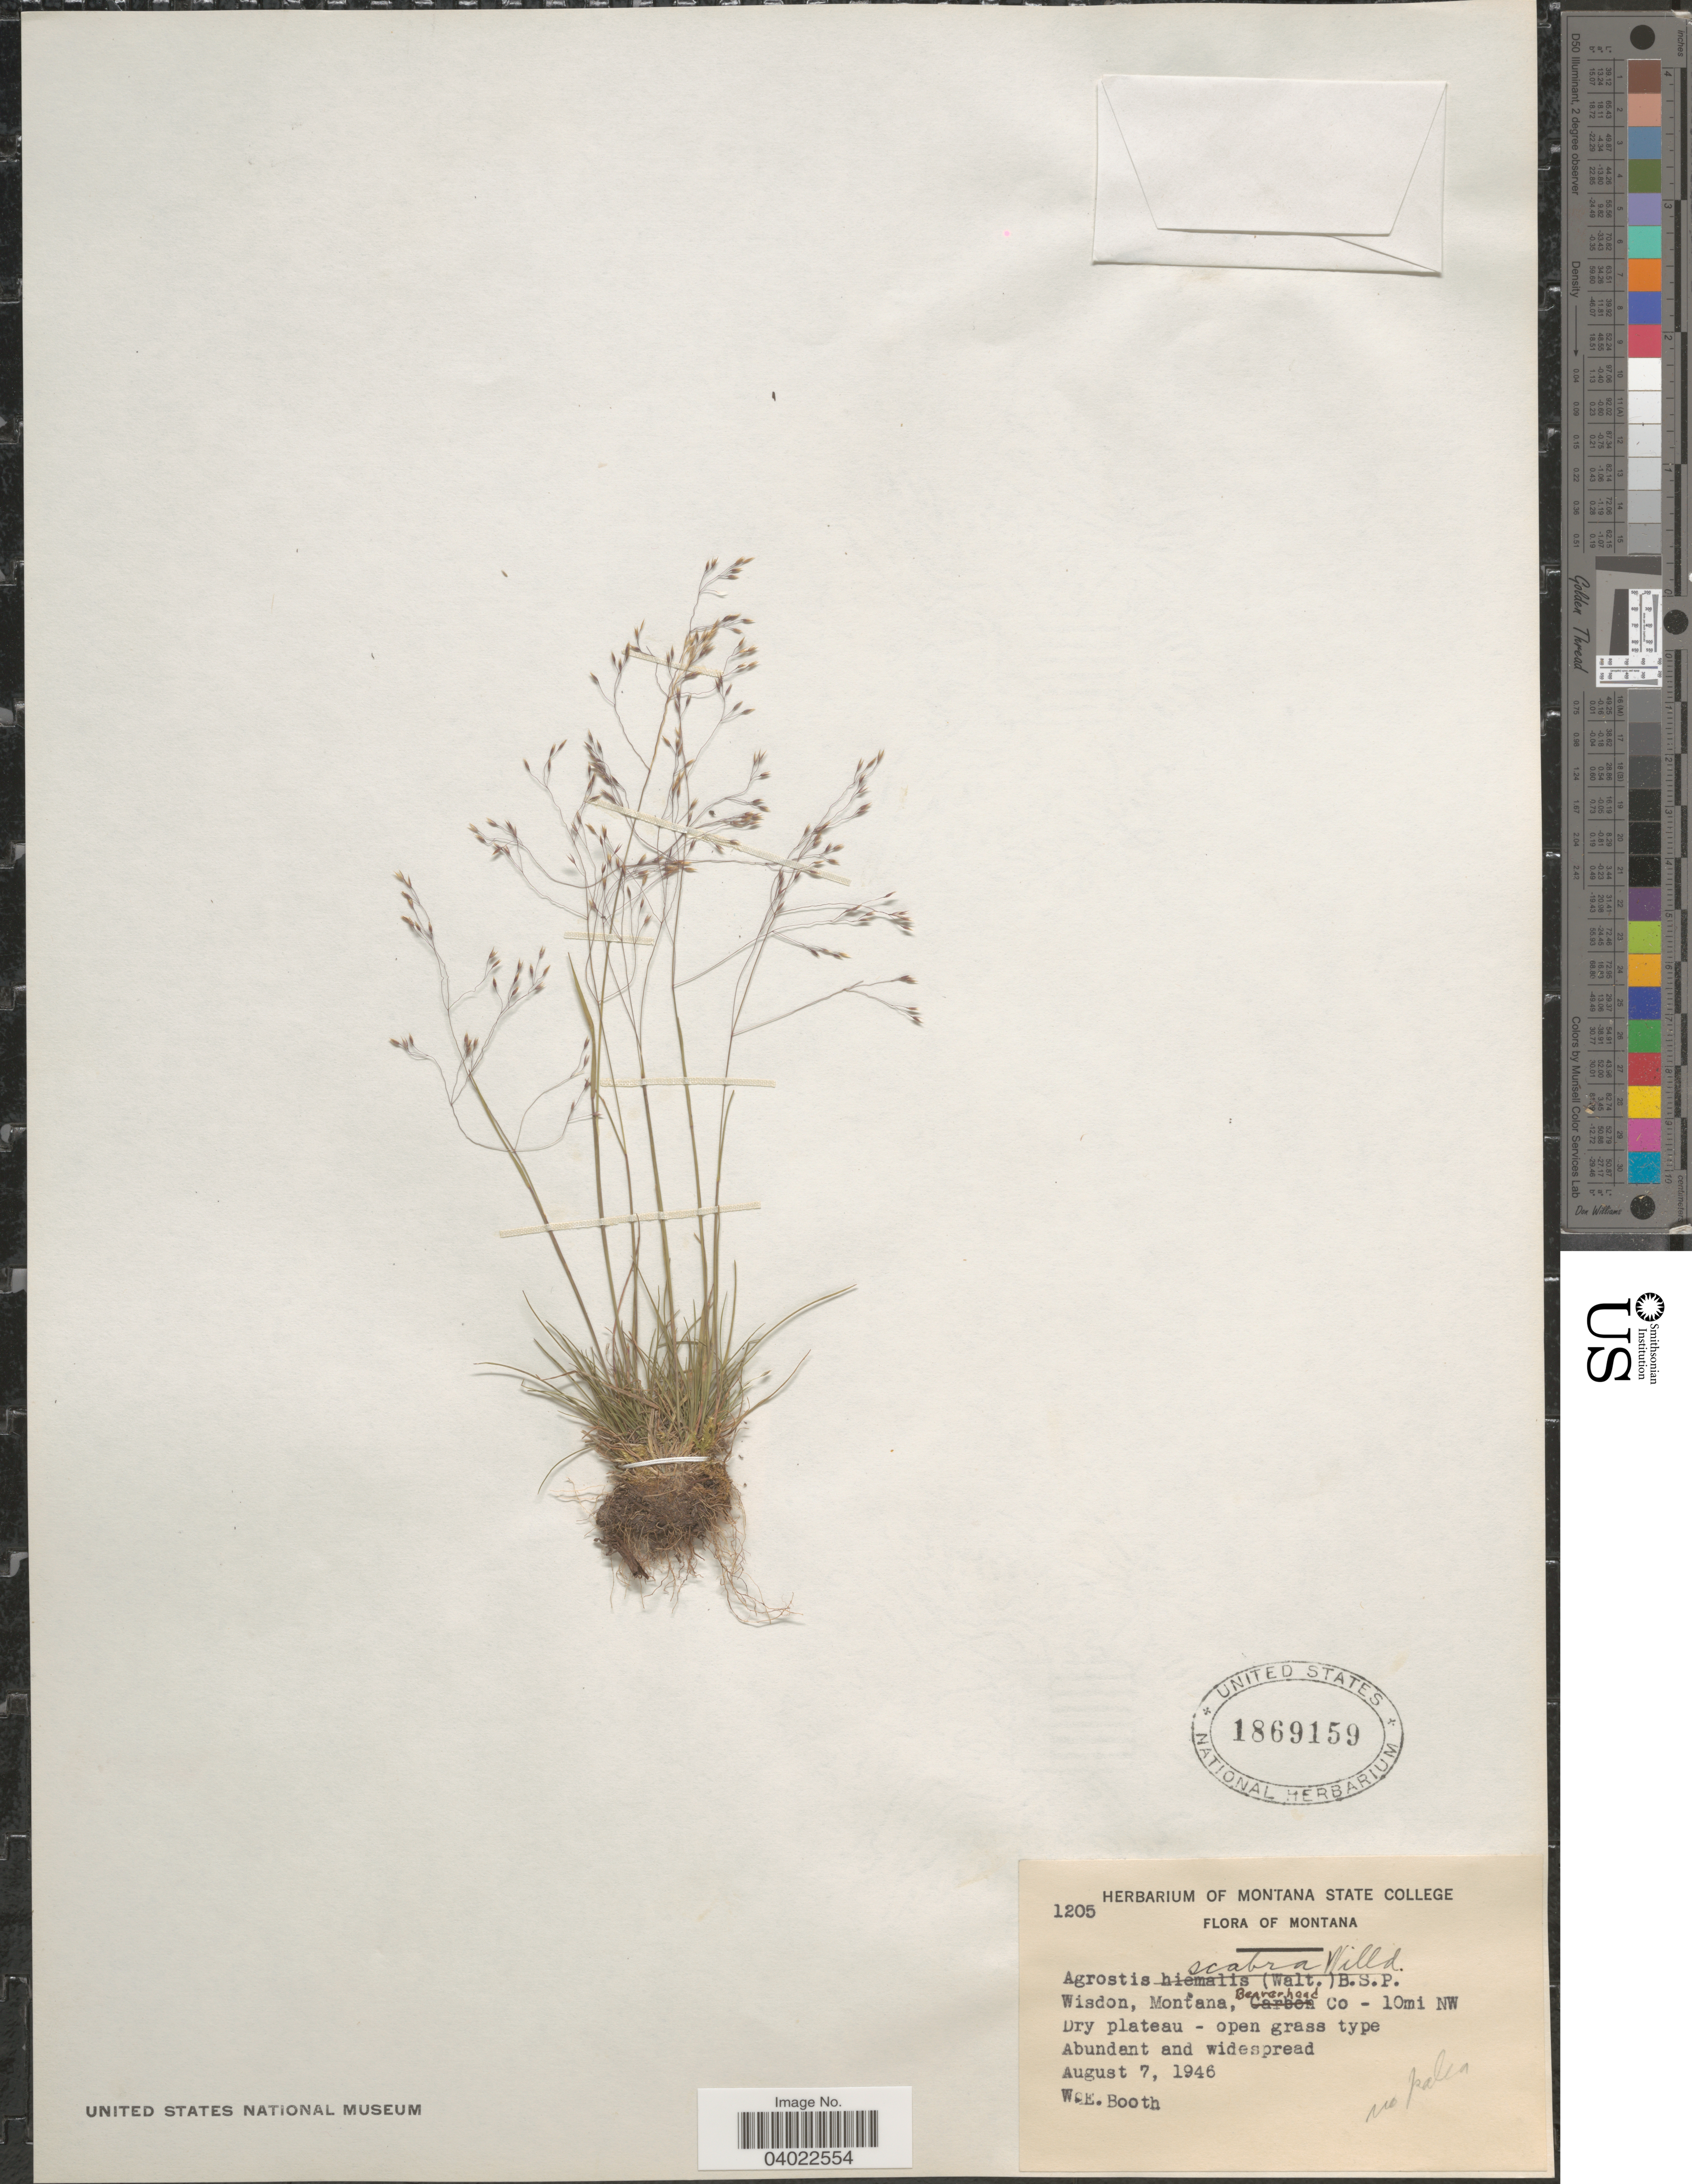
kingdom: Plantae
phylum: Tracheophyta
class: Liliopsida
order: Poales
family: Poaceae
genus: Agrostis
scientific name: Agrostis scabra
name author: Willd.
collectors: W. Booth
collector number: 1205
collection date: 1946-08-07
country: United States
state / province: Montana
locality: Wisdon, Beaverhead Co - 10mi NW.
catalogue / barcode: US 1869159